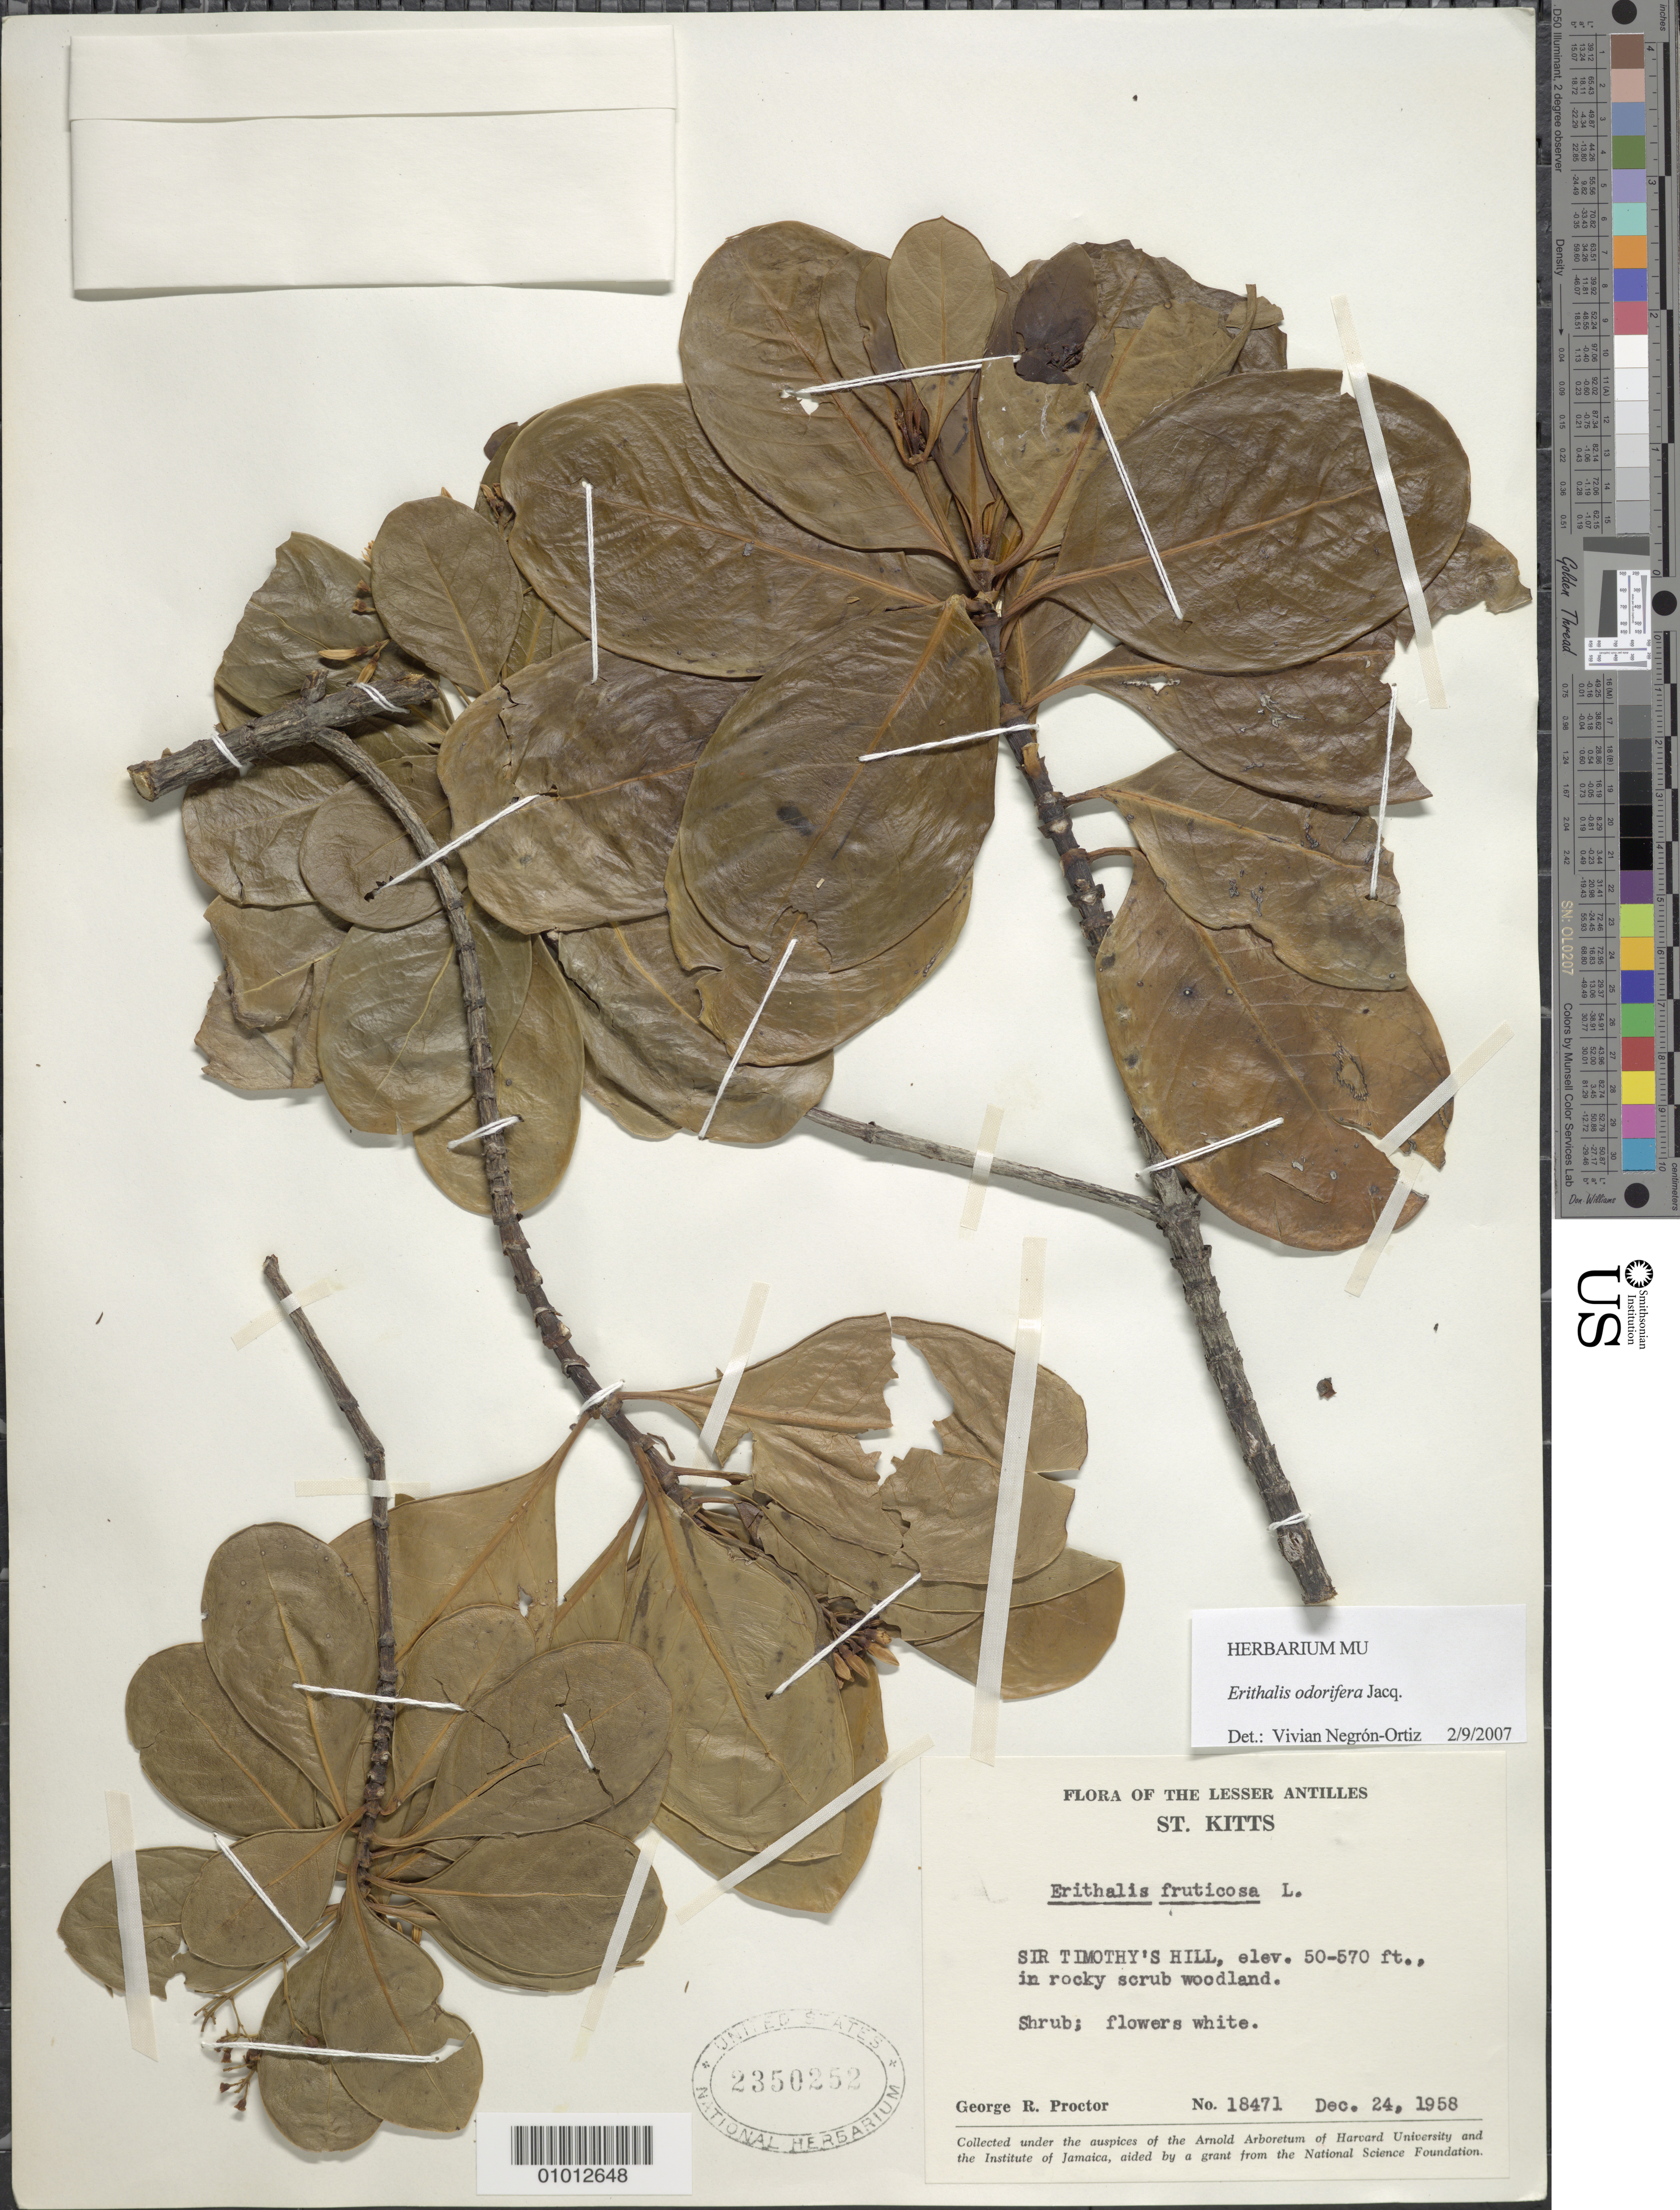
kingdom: Plantae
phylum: Tracheophyta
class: Magnoliopsida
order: Gentianales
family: Rubiaceae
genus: Erithalis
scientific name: Erithalis odorifera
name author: Jacq.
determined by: Negrón-Ortiz, V.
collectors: G. R. Proctor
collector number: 18471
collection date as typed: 24 Dec 1958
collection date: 1958-12-24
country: St. Christopher-Nevis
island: St. Christopher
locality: Sir Timothy's Hill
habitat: In rocky scrub woodland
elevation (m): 15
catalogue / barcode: US 2350252